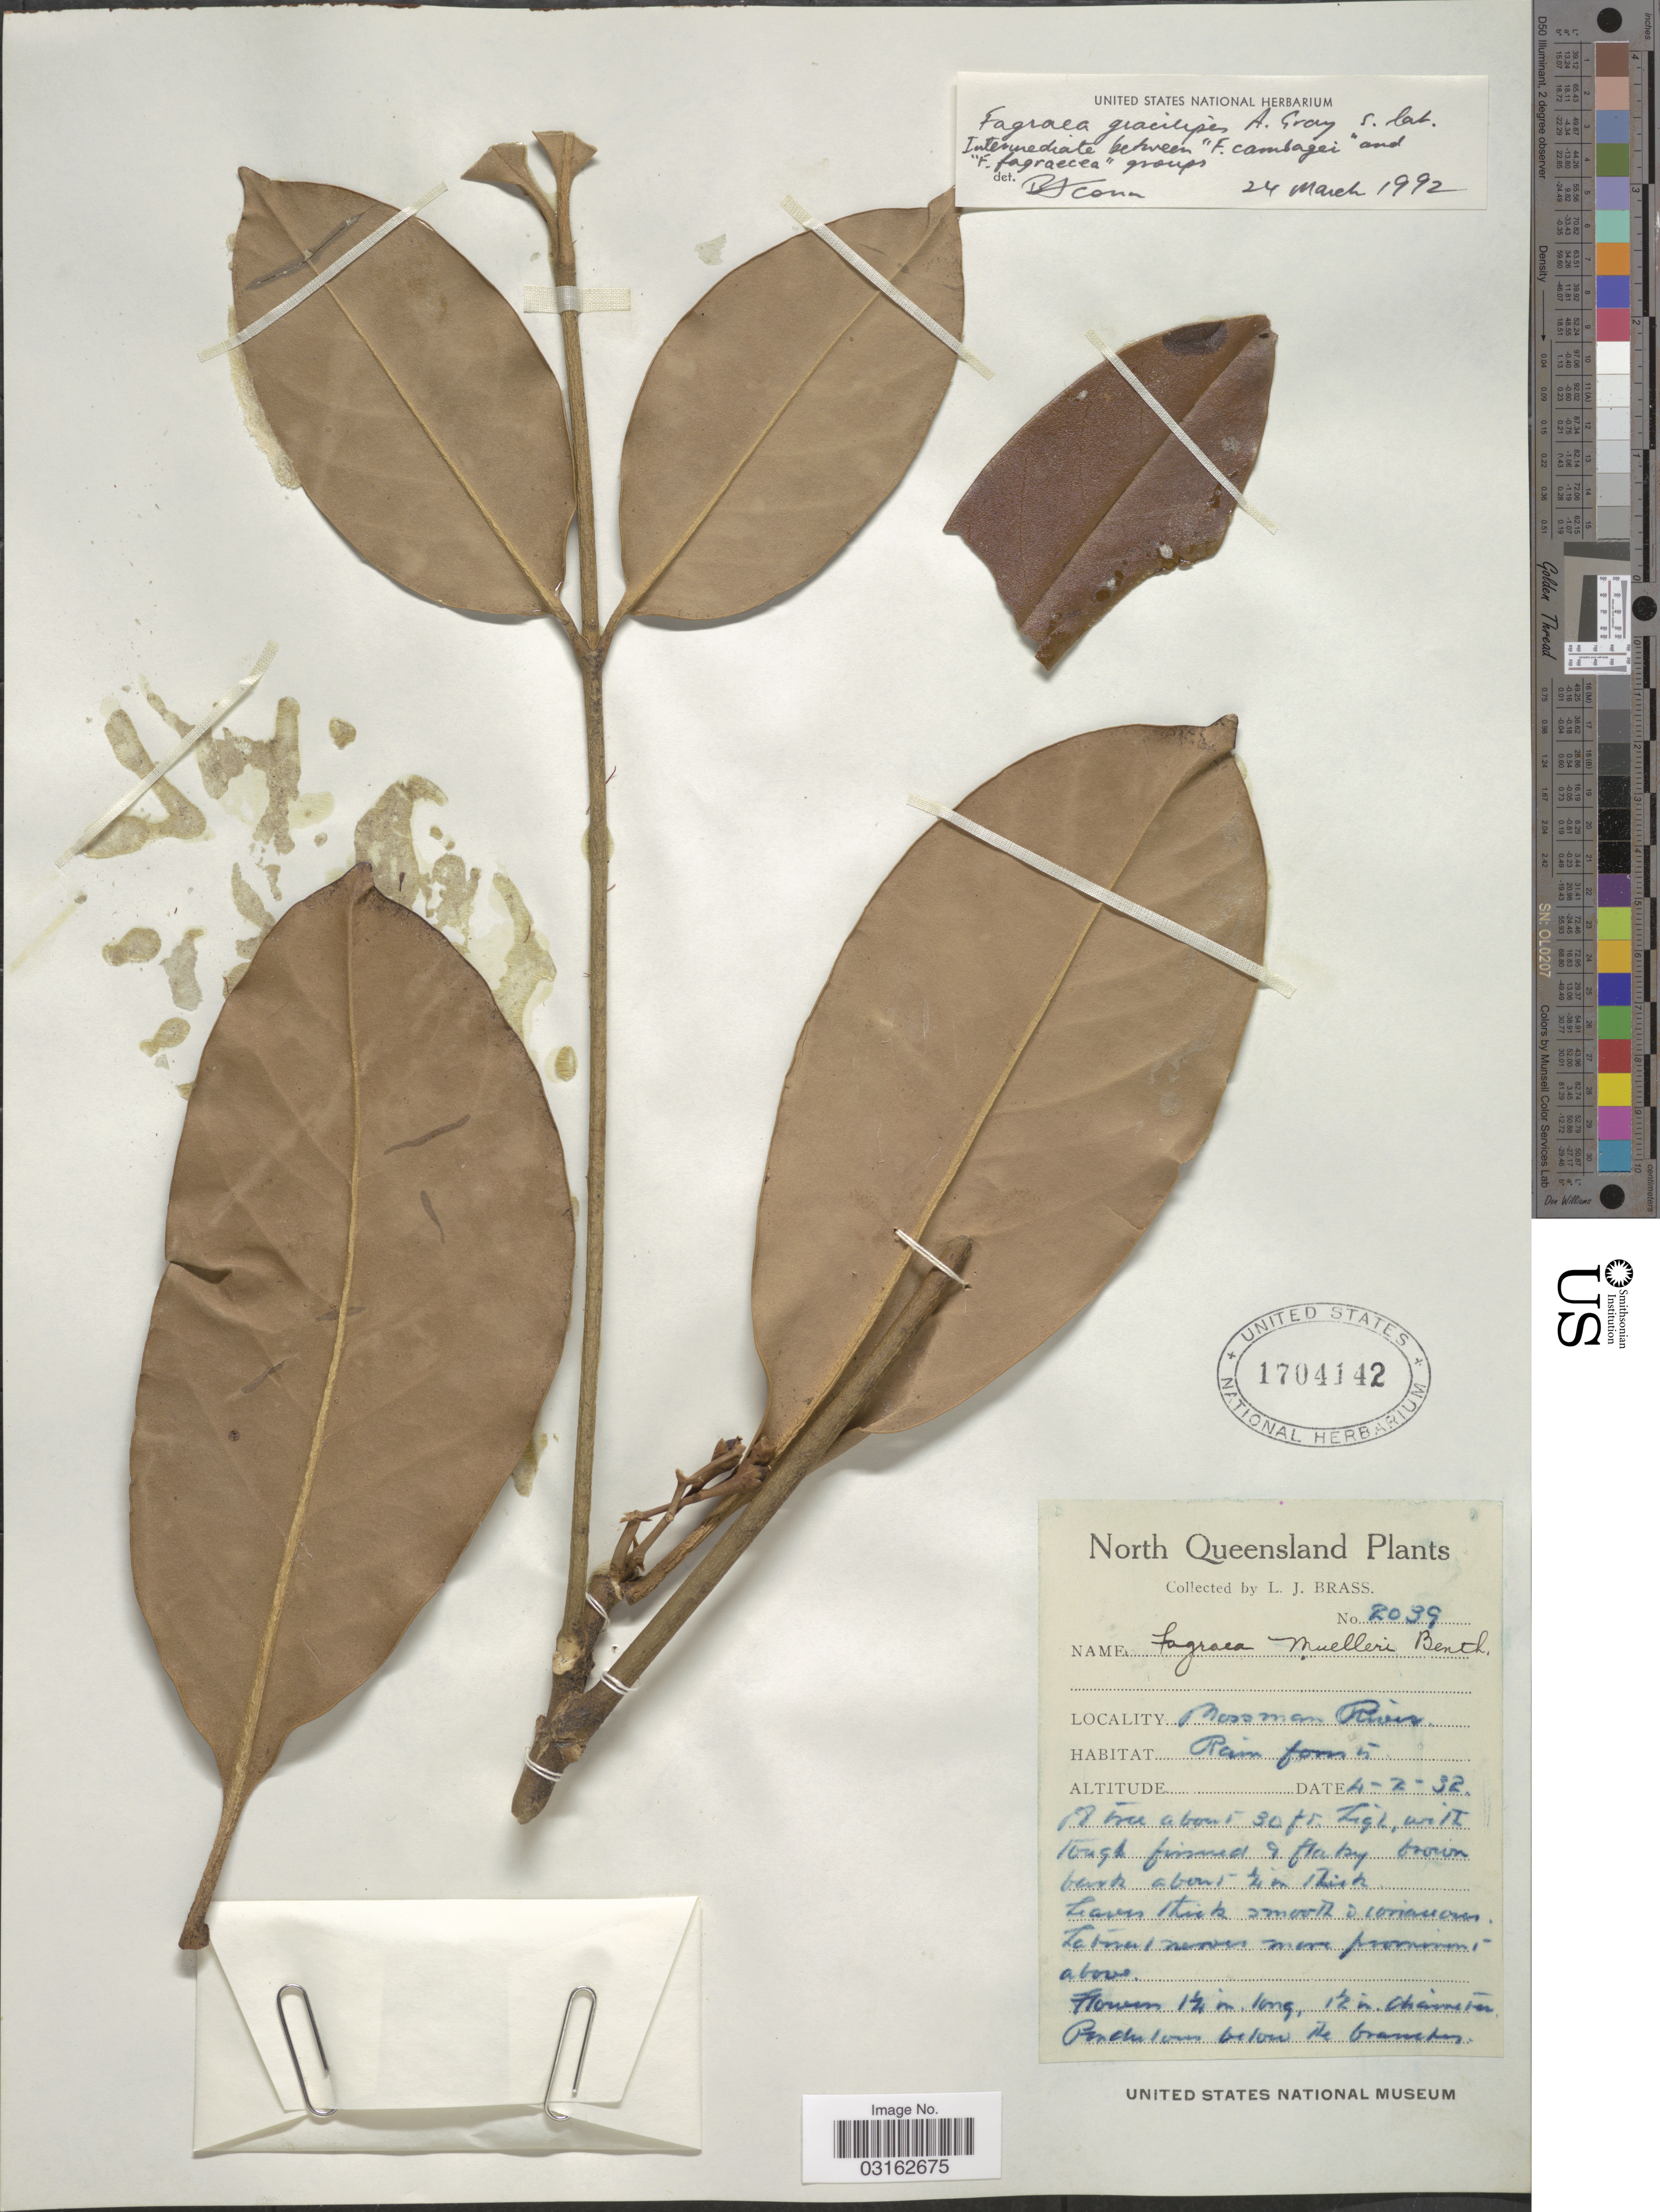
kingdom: Plantae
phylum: Tracheophyta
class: Magnoliopsida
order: Gentianales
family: Gentianaceae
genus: Fagraea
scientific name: Fagraea muelleri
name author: Benth.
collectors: L. J. Brass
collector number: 2039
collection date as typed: Transcribed d/m/y: 4/2/32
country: Australia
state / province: Queensland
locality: Mossman River, North Queensland.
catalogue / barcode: US 1704241